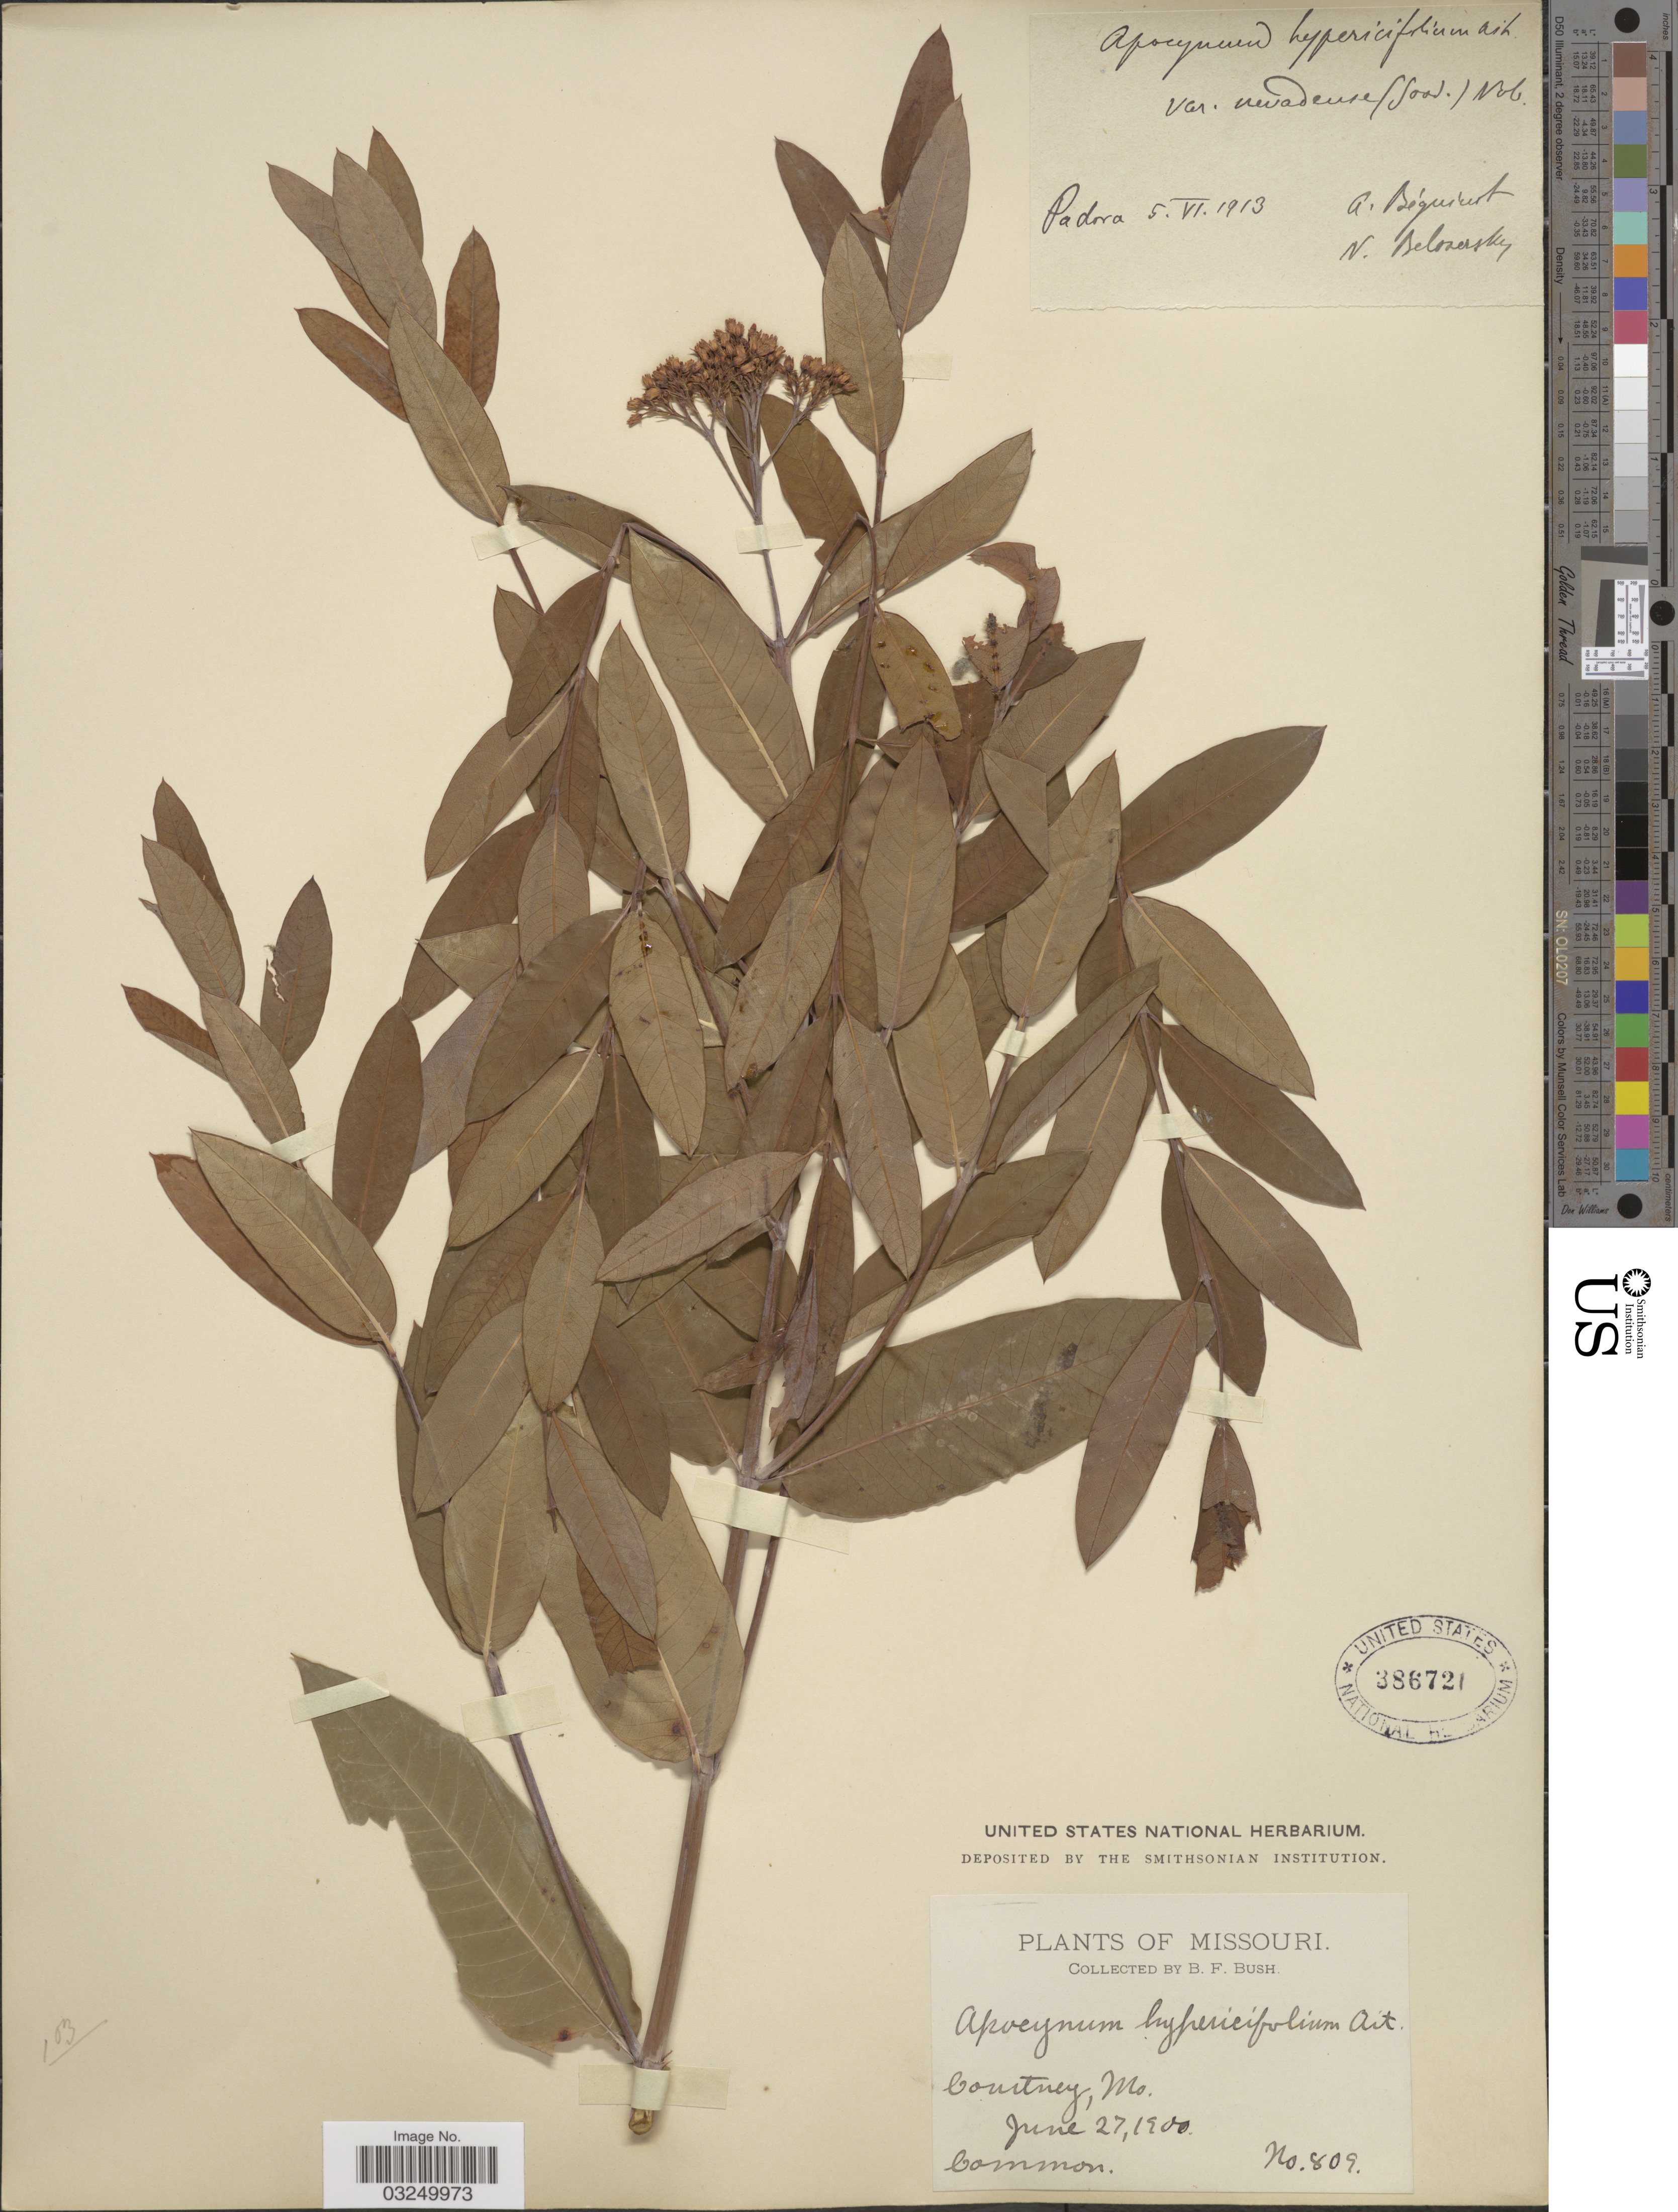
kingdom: Plantae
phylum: Tracheophyta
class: Magnoliopsida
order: Gentianales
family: Apocynaceae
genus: Apocynum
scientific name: Apocynum nevadense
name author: Goodd.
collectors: B. F. Bush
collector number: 809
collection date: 1900-06-27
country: United States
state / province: Missouri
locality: Courtney.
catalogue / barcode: US 386721